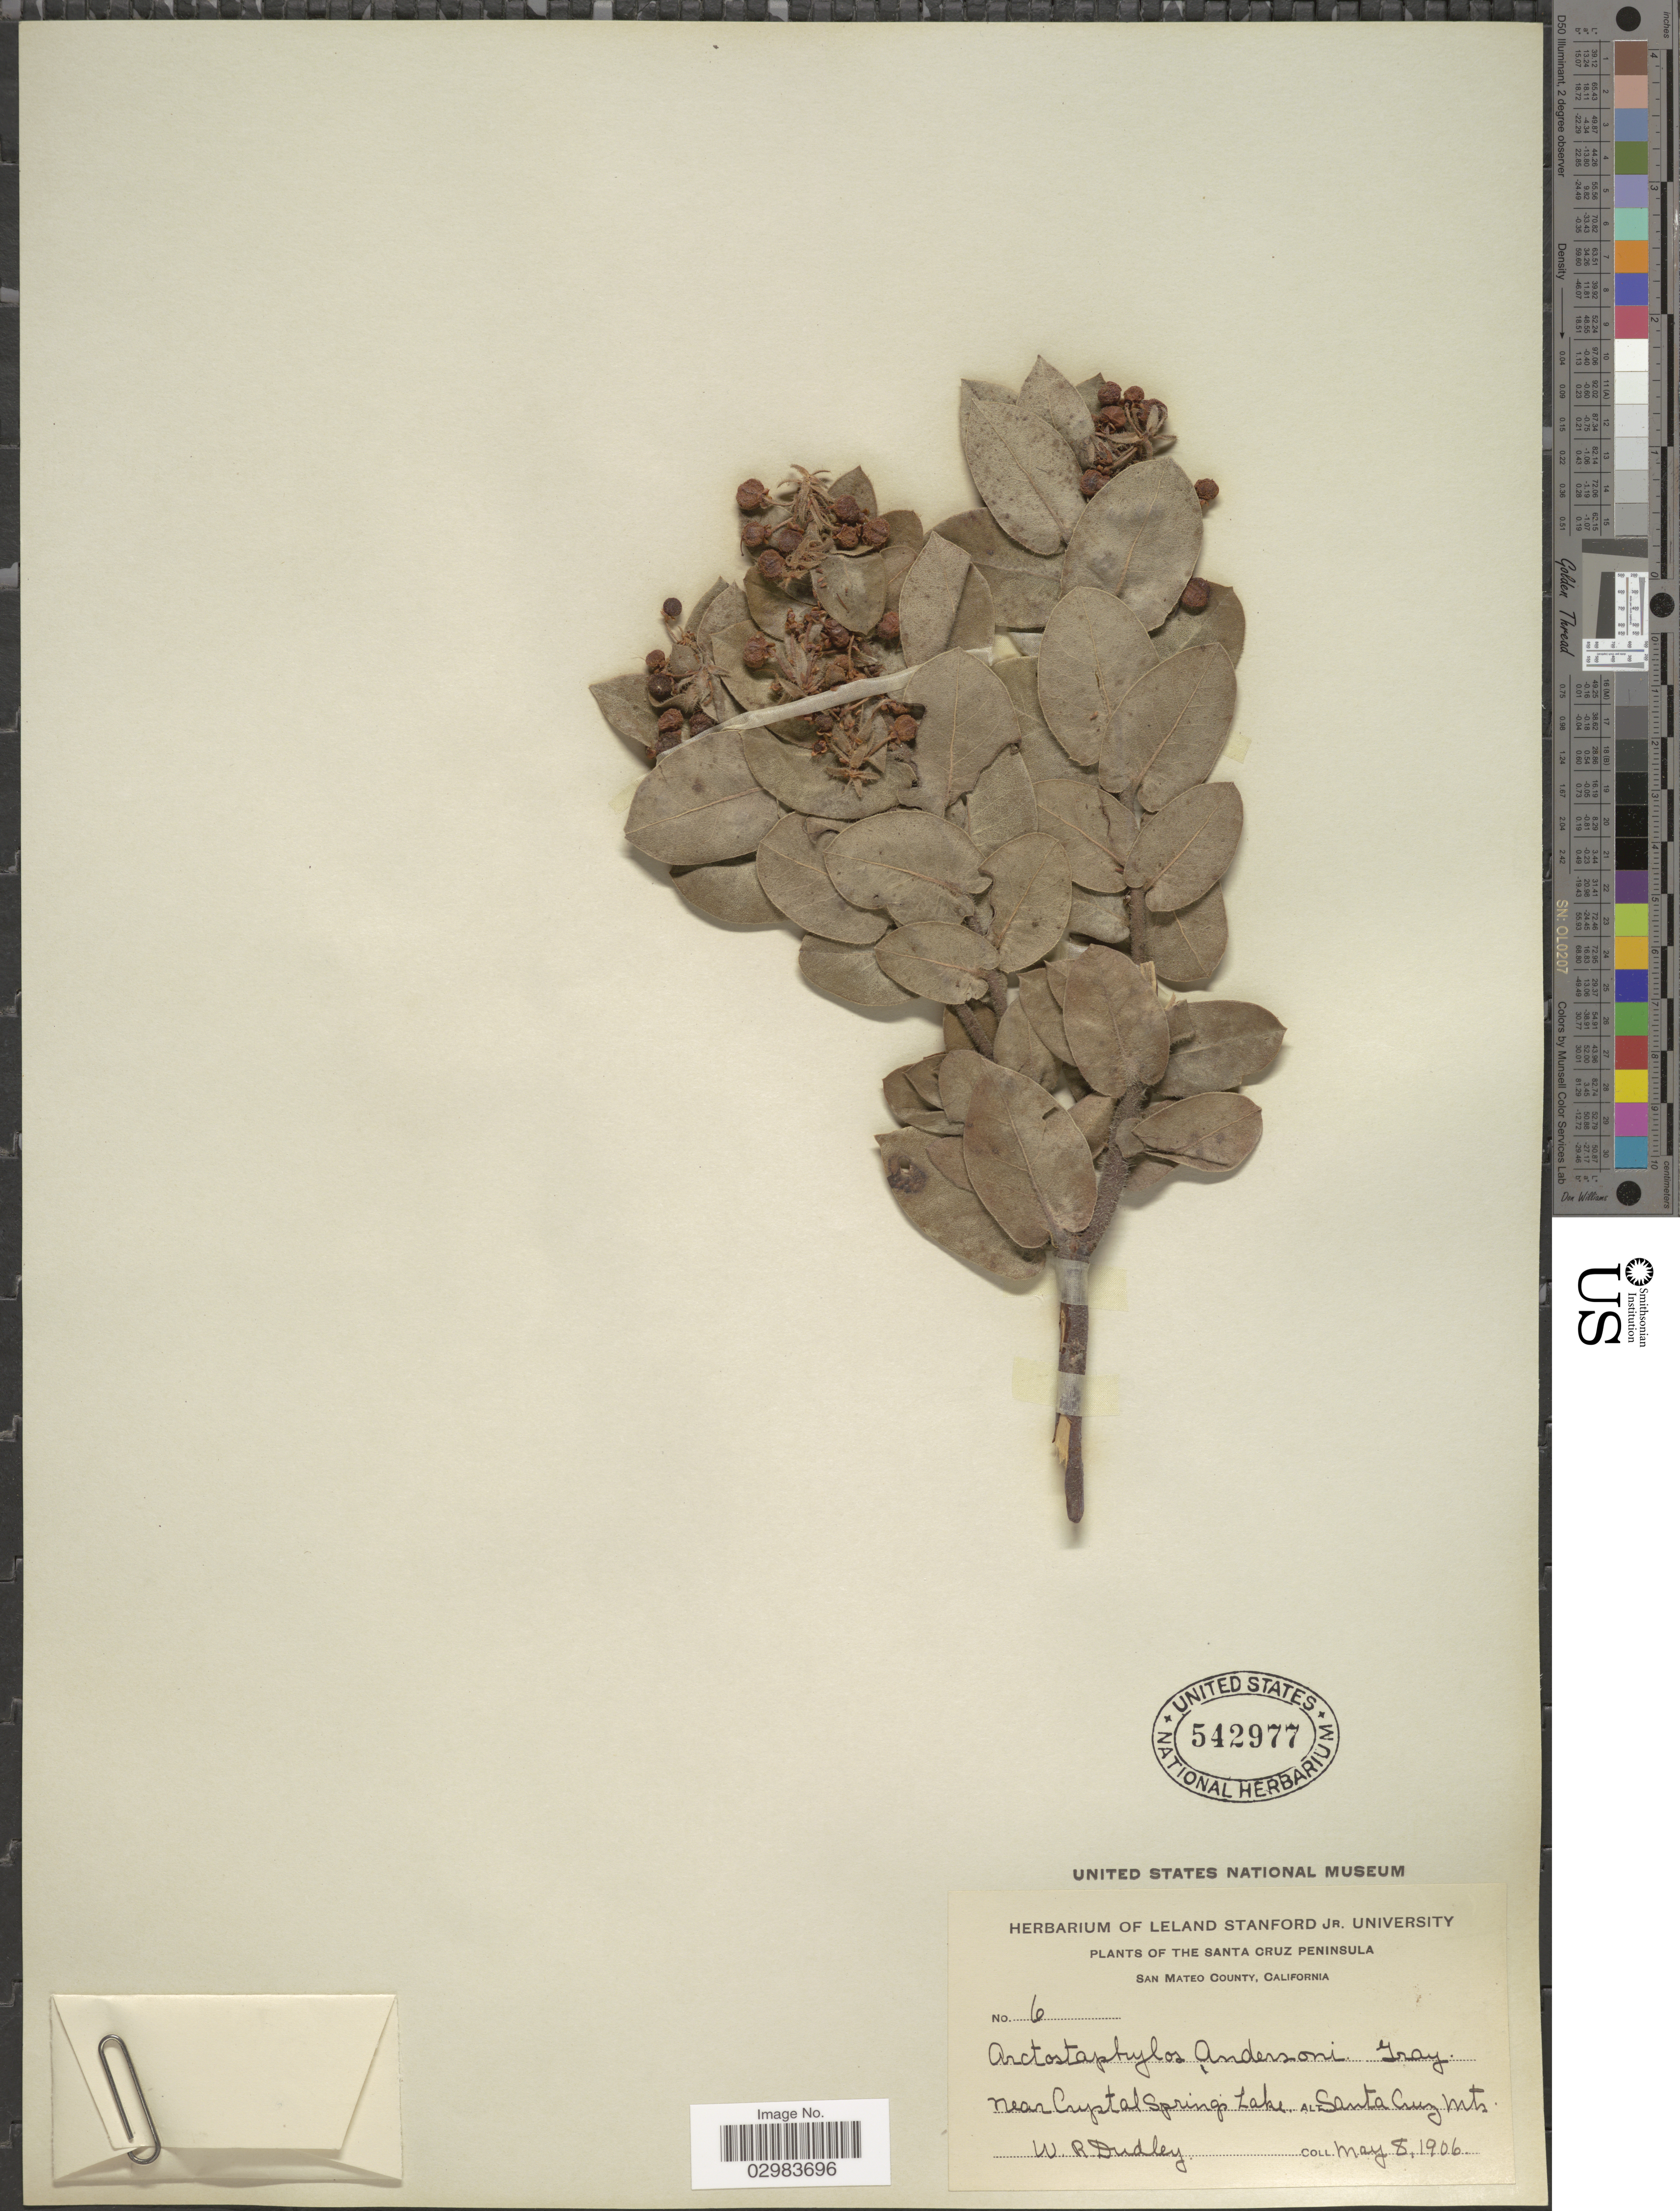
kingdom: Plantae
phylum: Tracheophyta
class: Magnoliopsida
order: Ericales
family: Ericaceae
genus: Arctostaphylos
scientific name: Arctostaphylos andersonii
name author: A. Gray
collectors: W. Dudley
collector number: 6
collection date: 1906-05-08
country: United States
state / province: California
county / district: San Mateo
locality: The Santa Cruz Peninsula, San Mateo County. Near Crystal Springs Lake, Santa Cruz Mts.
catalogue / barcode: US 542977